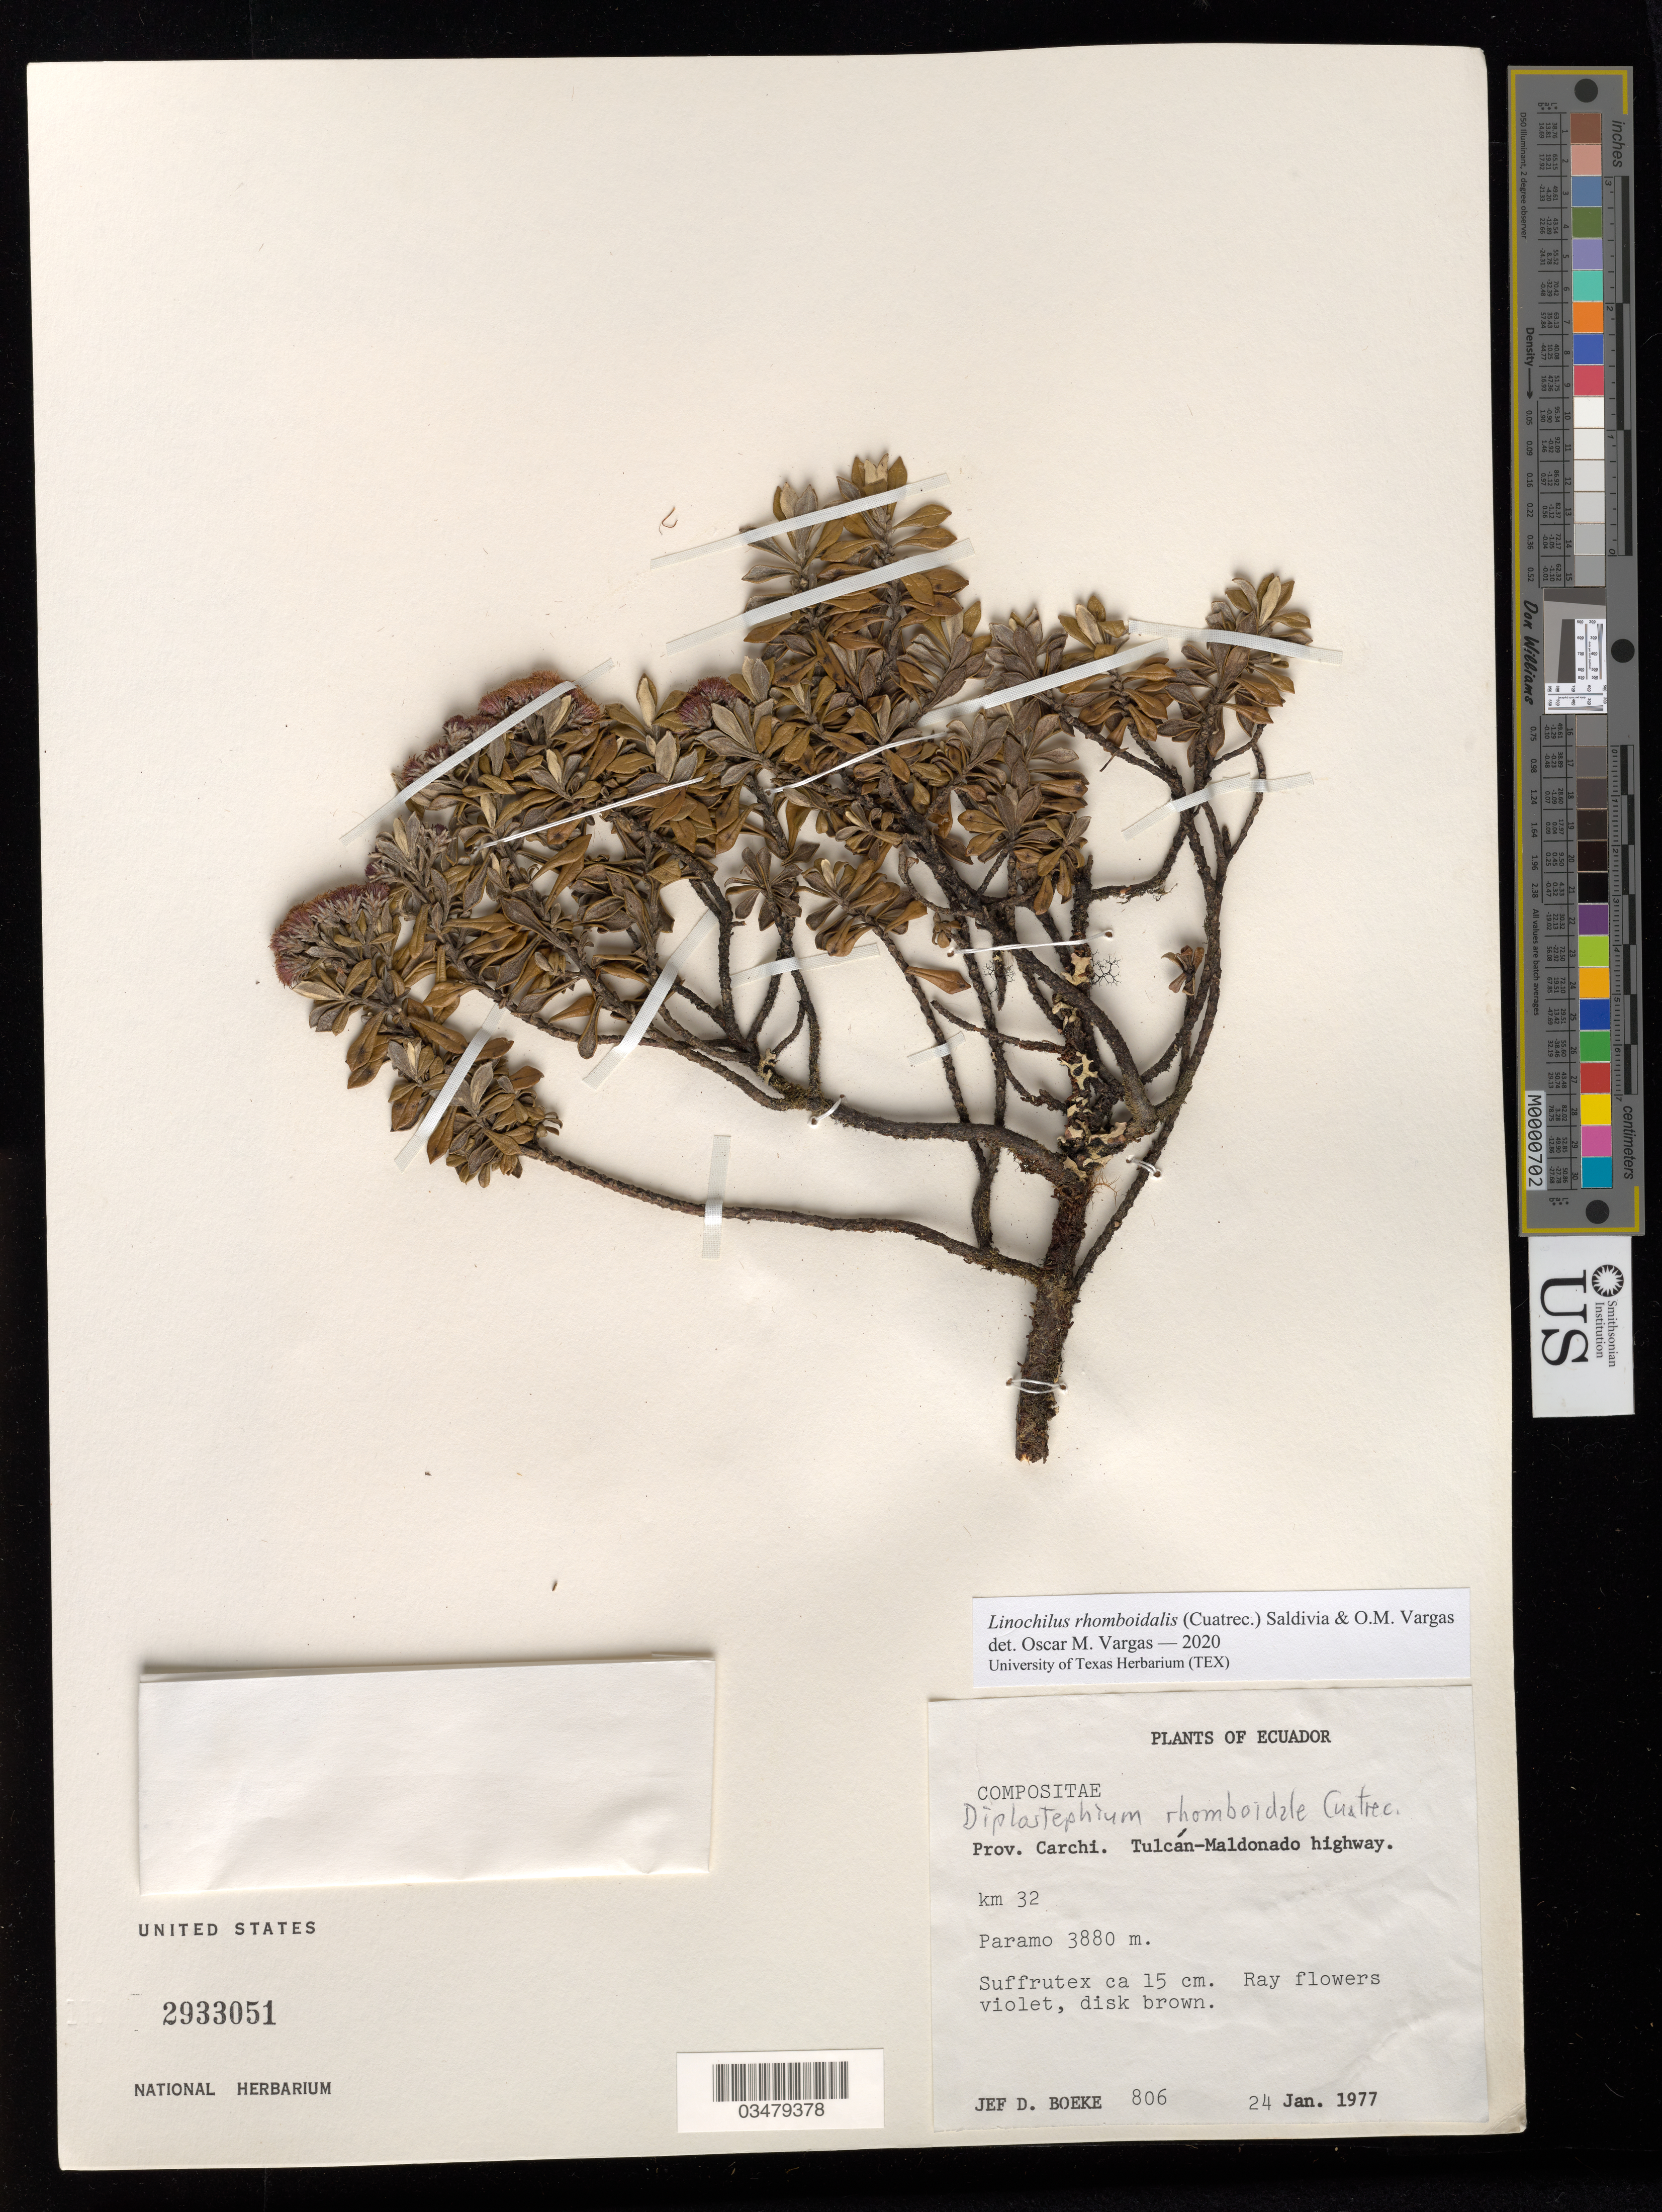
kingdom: Plantae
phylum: Tracheophyta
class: Magnoliopsida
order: Asterales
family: Asteraceae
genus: Linochilus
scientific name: Linochilus rhomboidalis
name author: (Cuatrec.) Saldivia & O.M. Vargas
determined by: Vargas, Oscar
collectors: J. D. Boeke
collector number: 806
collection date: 1977-01-24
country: Ecuador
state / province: Carchi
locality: Tulcan-Maldonado highway. km 32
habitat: Paramo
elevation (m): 3880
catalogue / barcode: US 2933051